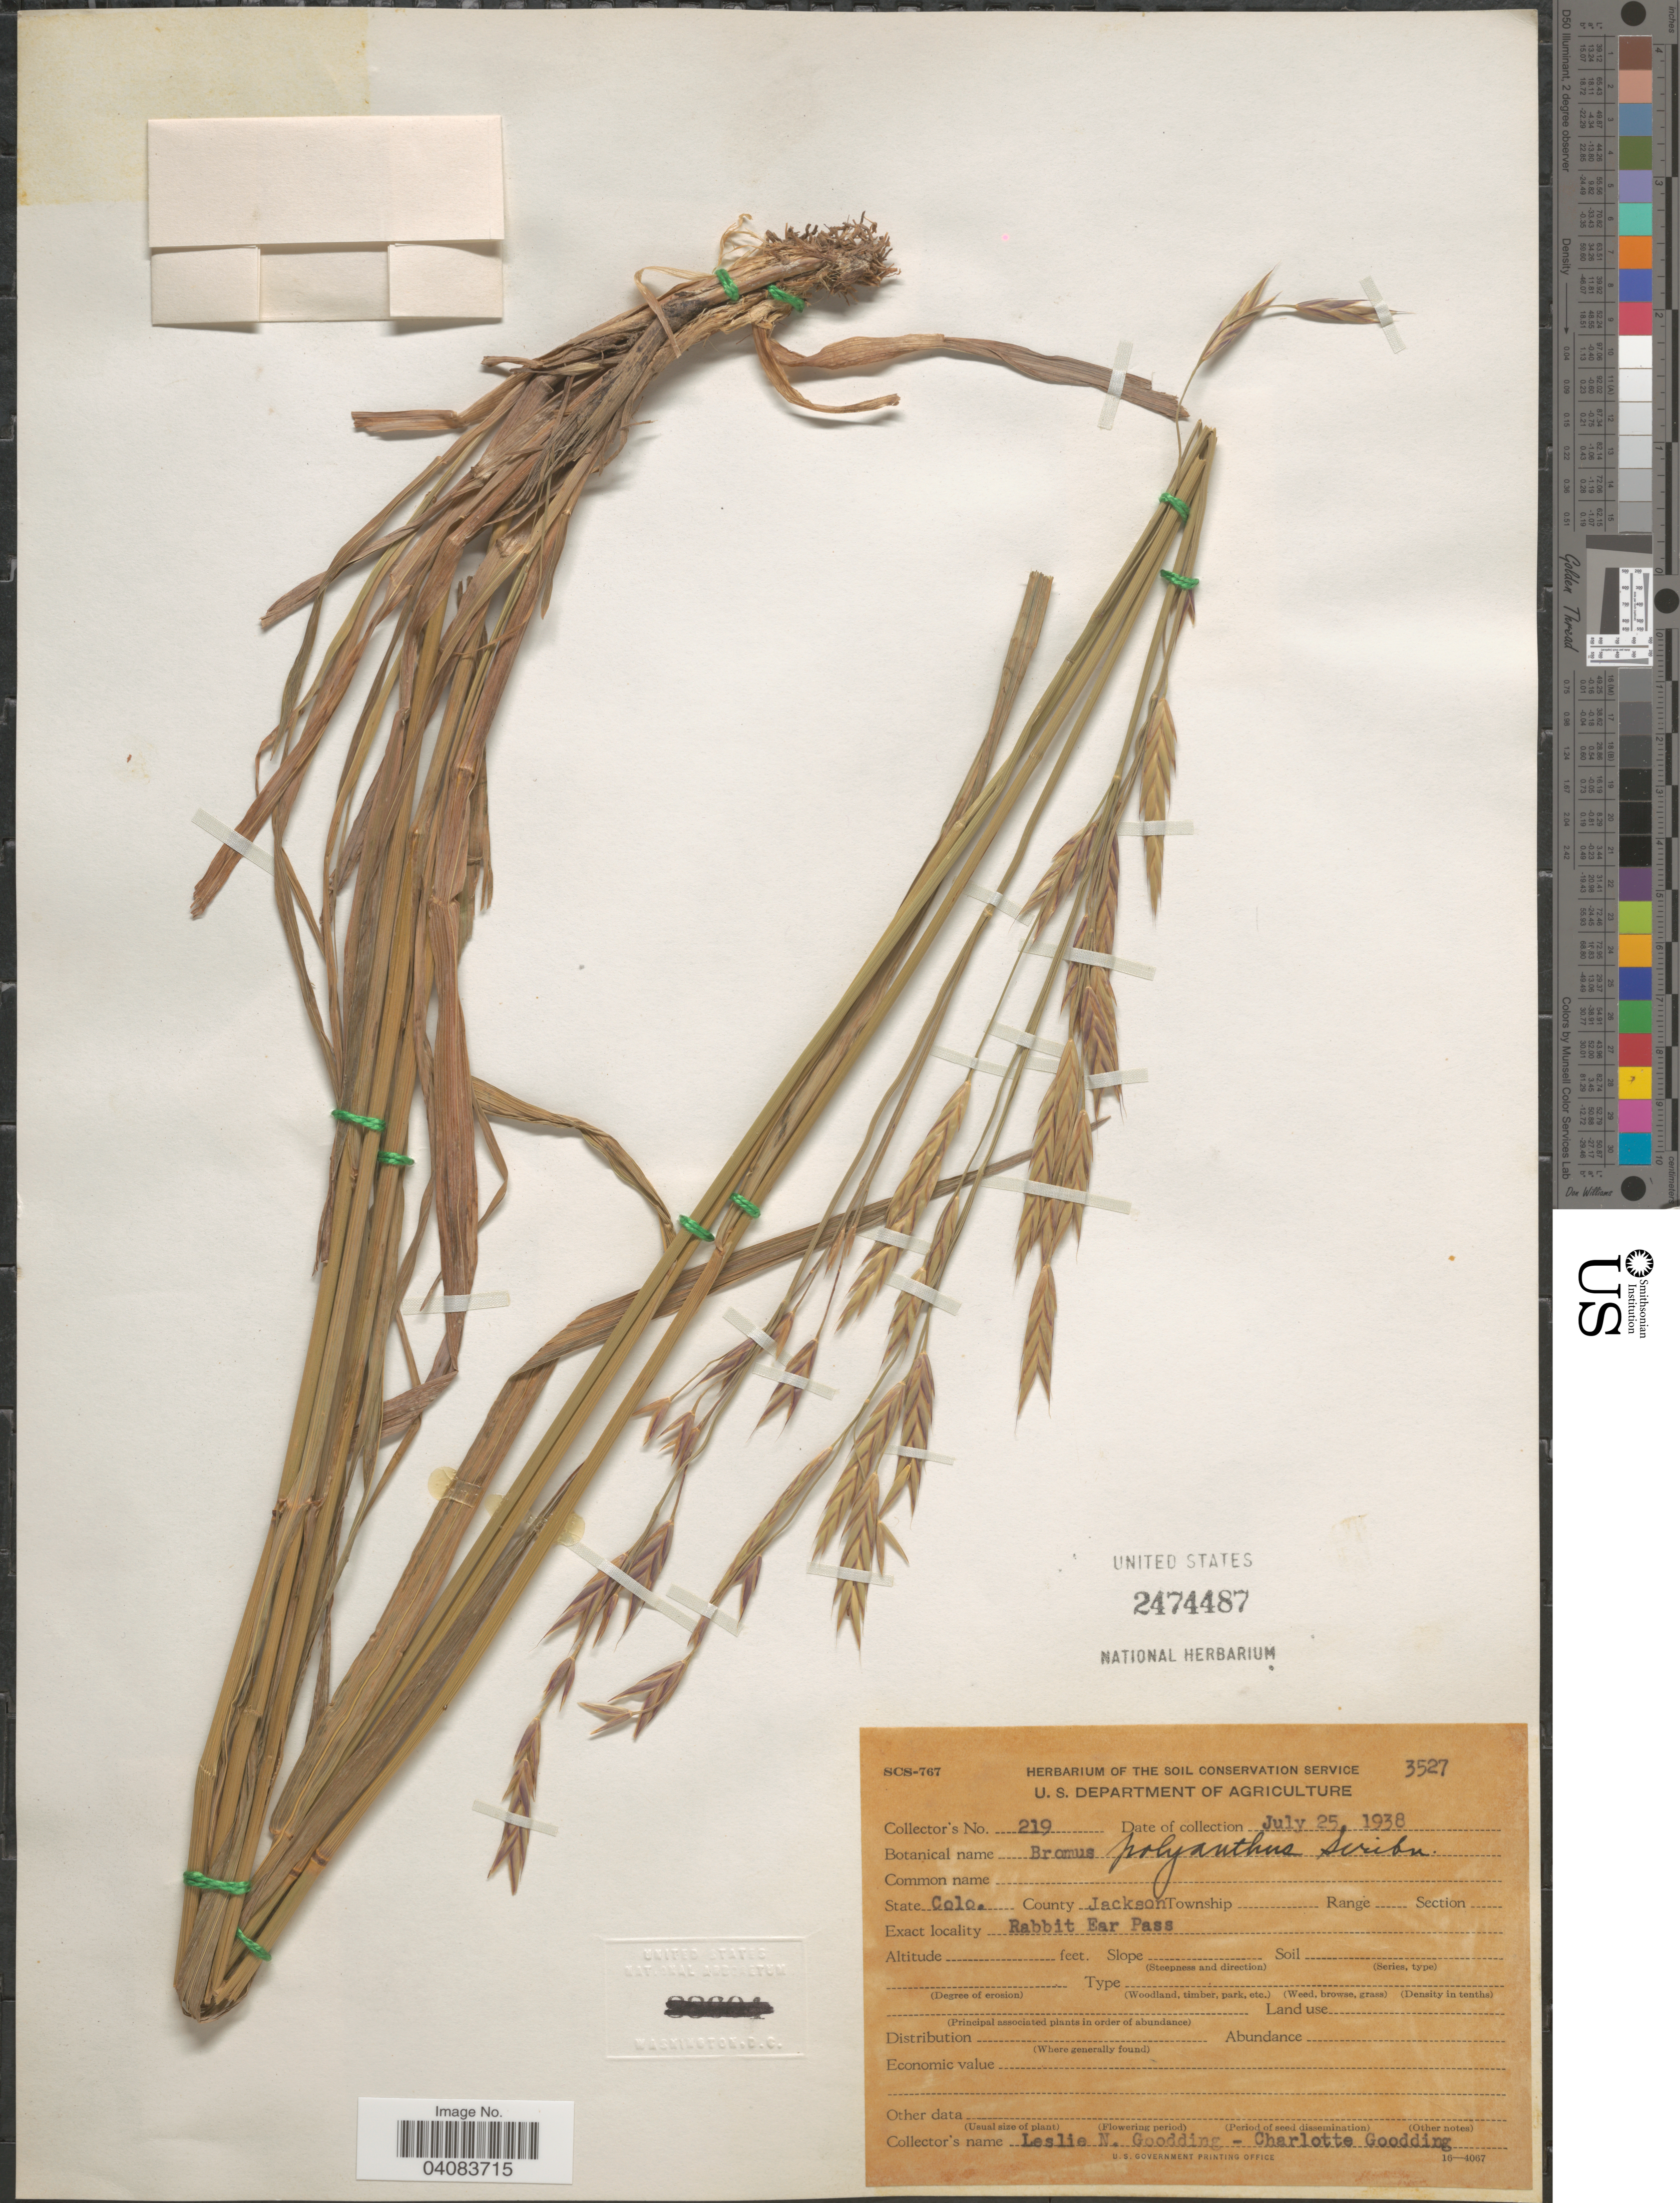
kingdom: Plantae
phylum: Tracheophyta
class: Liliopsida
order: Poales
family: Poaceae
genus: Bromus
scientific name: Bromus polyanthus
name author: Scribn. ex Shear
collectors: L. N. Goodding & C. Goodding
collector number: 219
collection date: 1938-07-25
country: United States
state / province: Colorado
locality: County Jackson. Rabbit Ear Pass.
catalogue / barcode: US 2474487